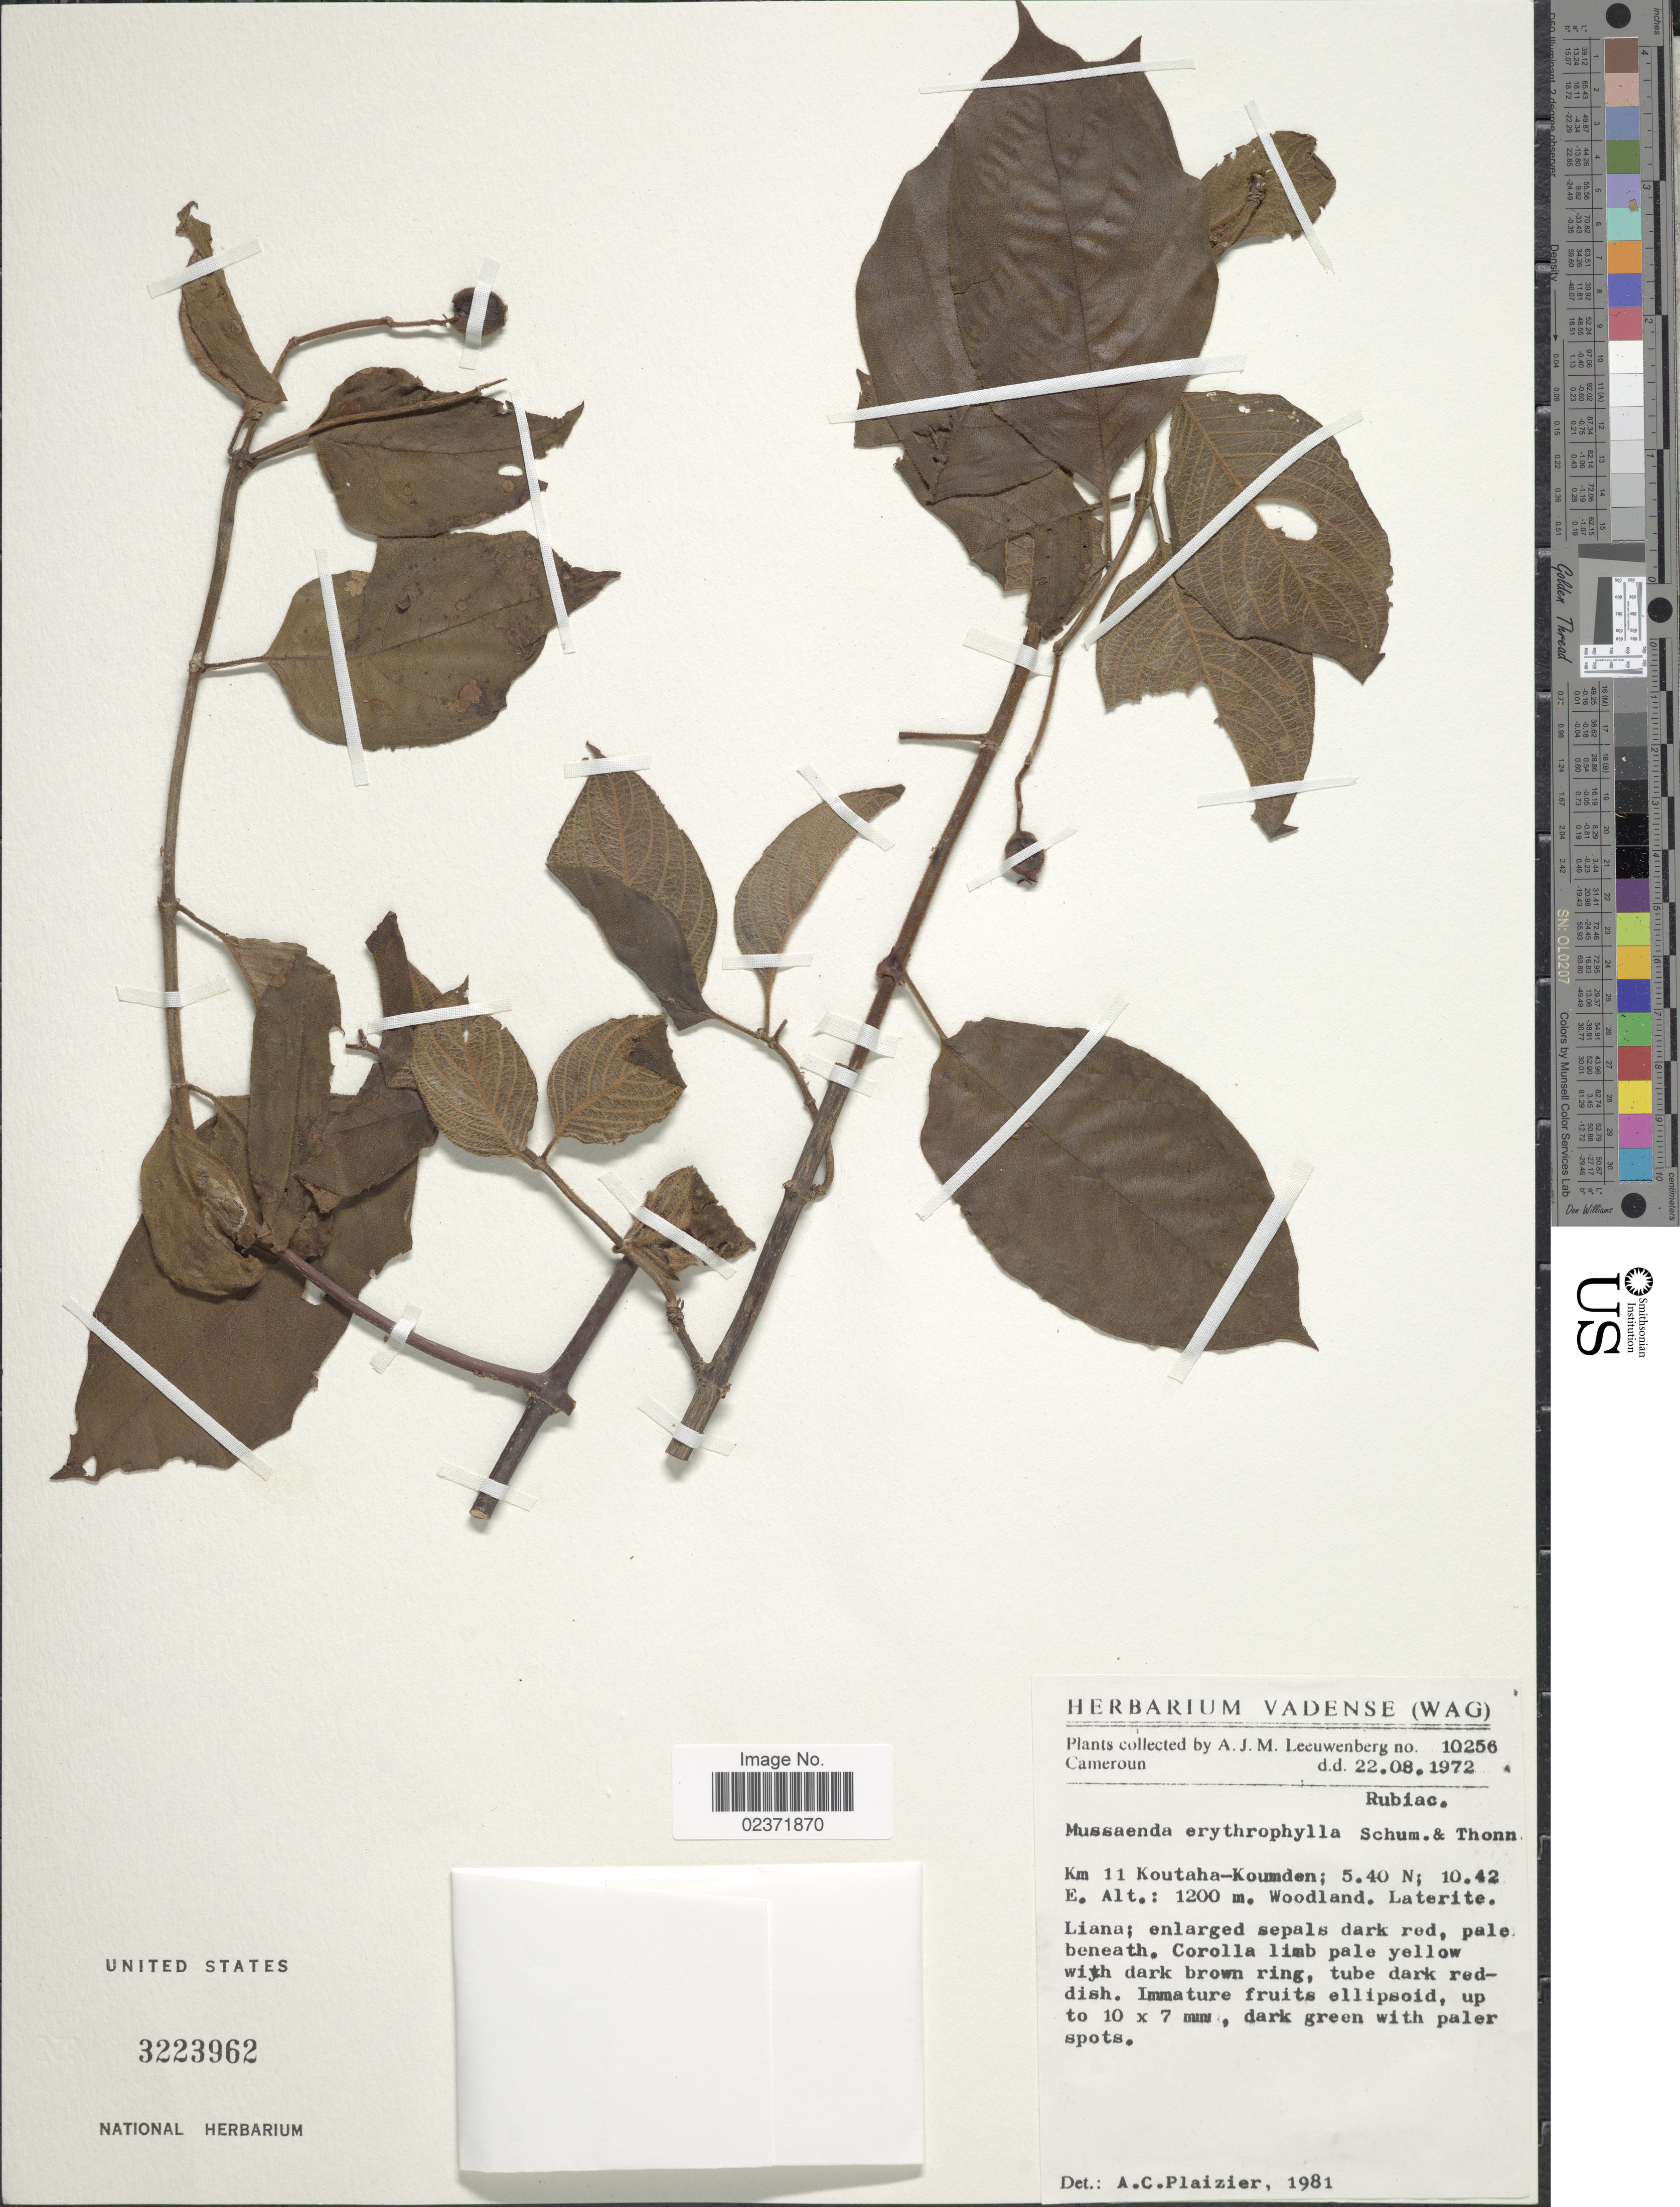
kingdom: Plantae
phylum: Tracheophyta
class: Magnoliopsida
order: Gentianales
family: Rubiaceae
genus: Mussaenda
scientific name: Mussaenda erythrophylla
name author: Schumach. & Thonn.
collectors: A. J. M. Leeuwenberg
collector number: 10256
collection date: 1972-08-22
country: Cameroon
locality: Cameroun, km 11 Koutaha-Koumden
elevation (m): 1200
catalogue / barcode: US 3223962